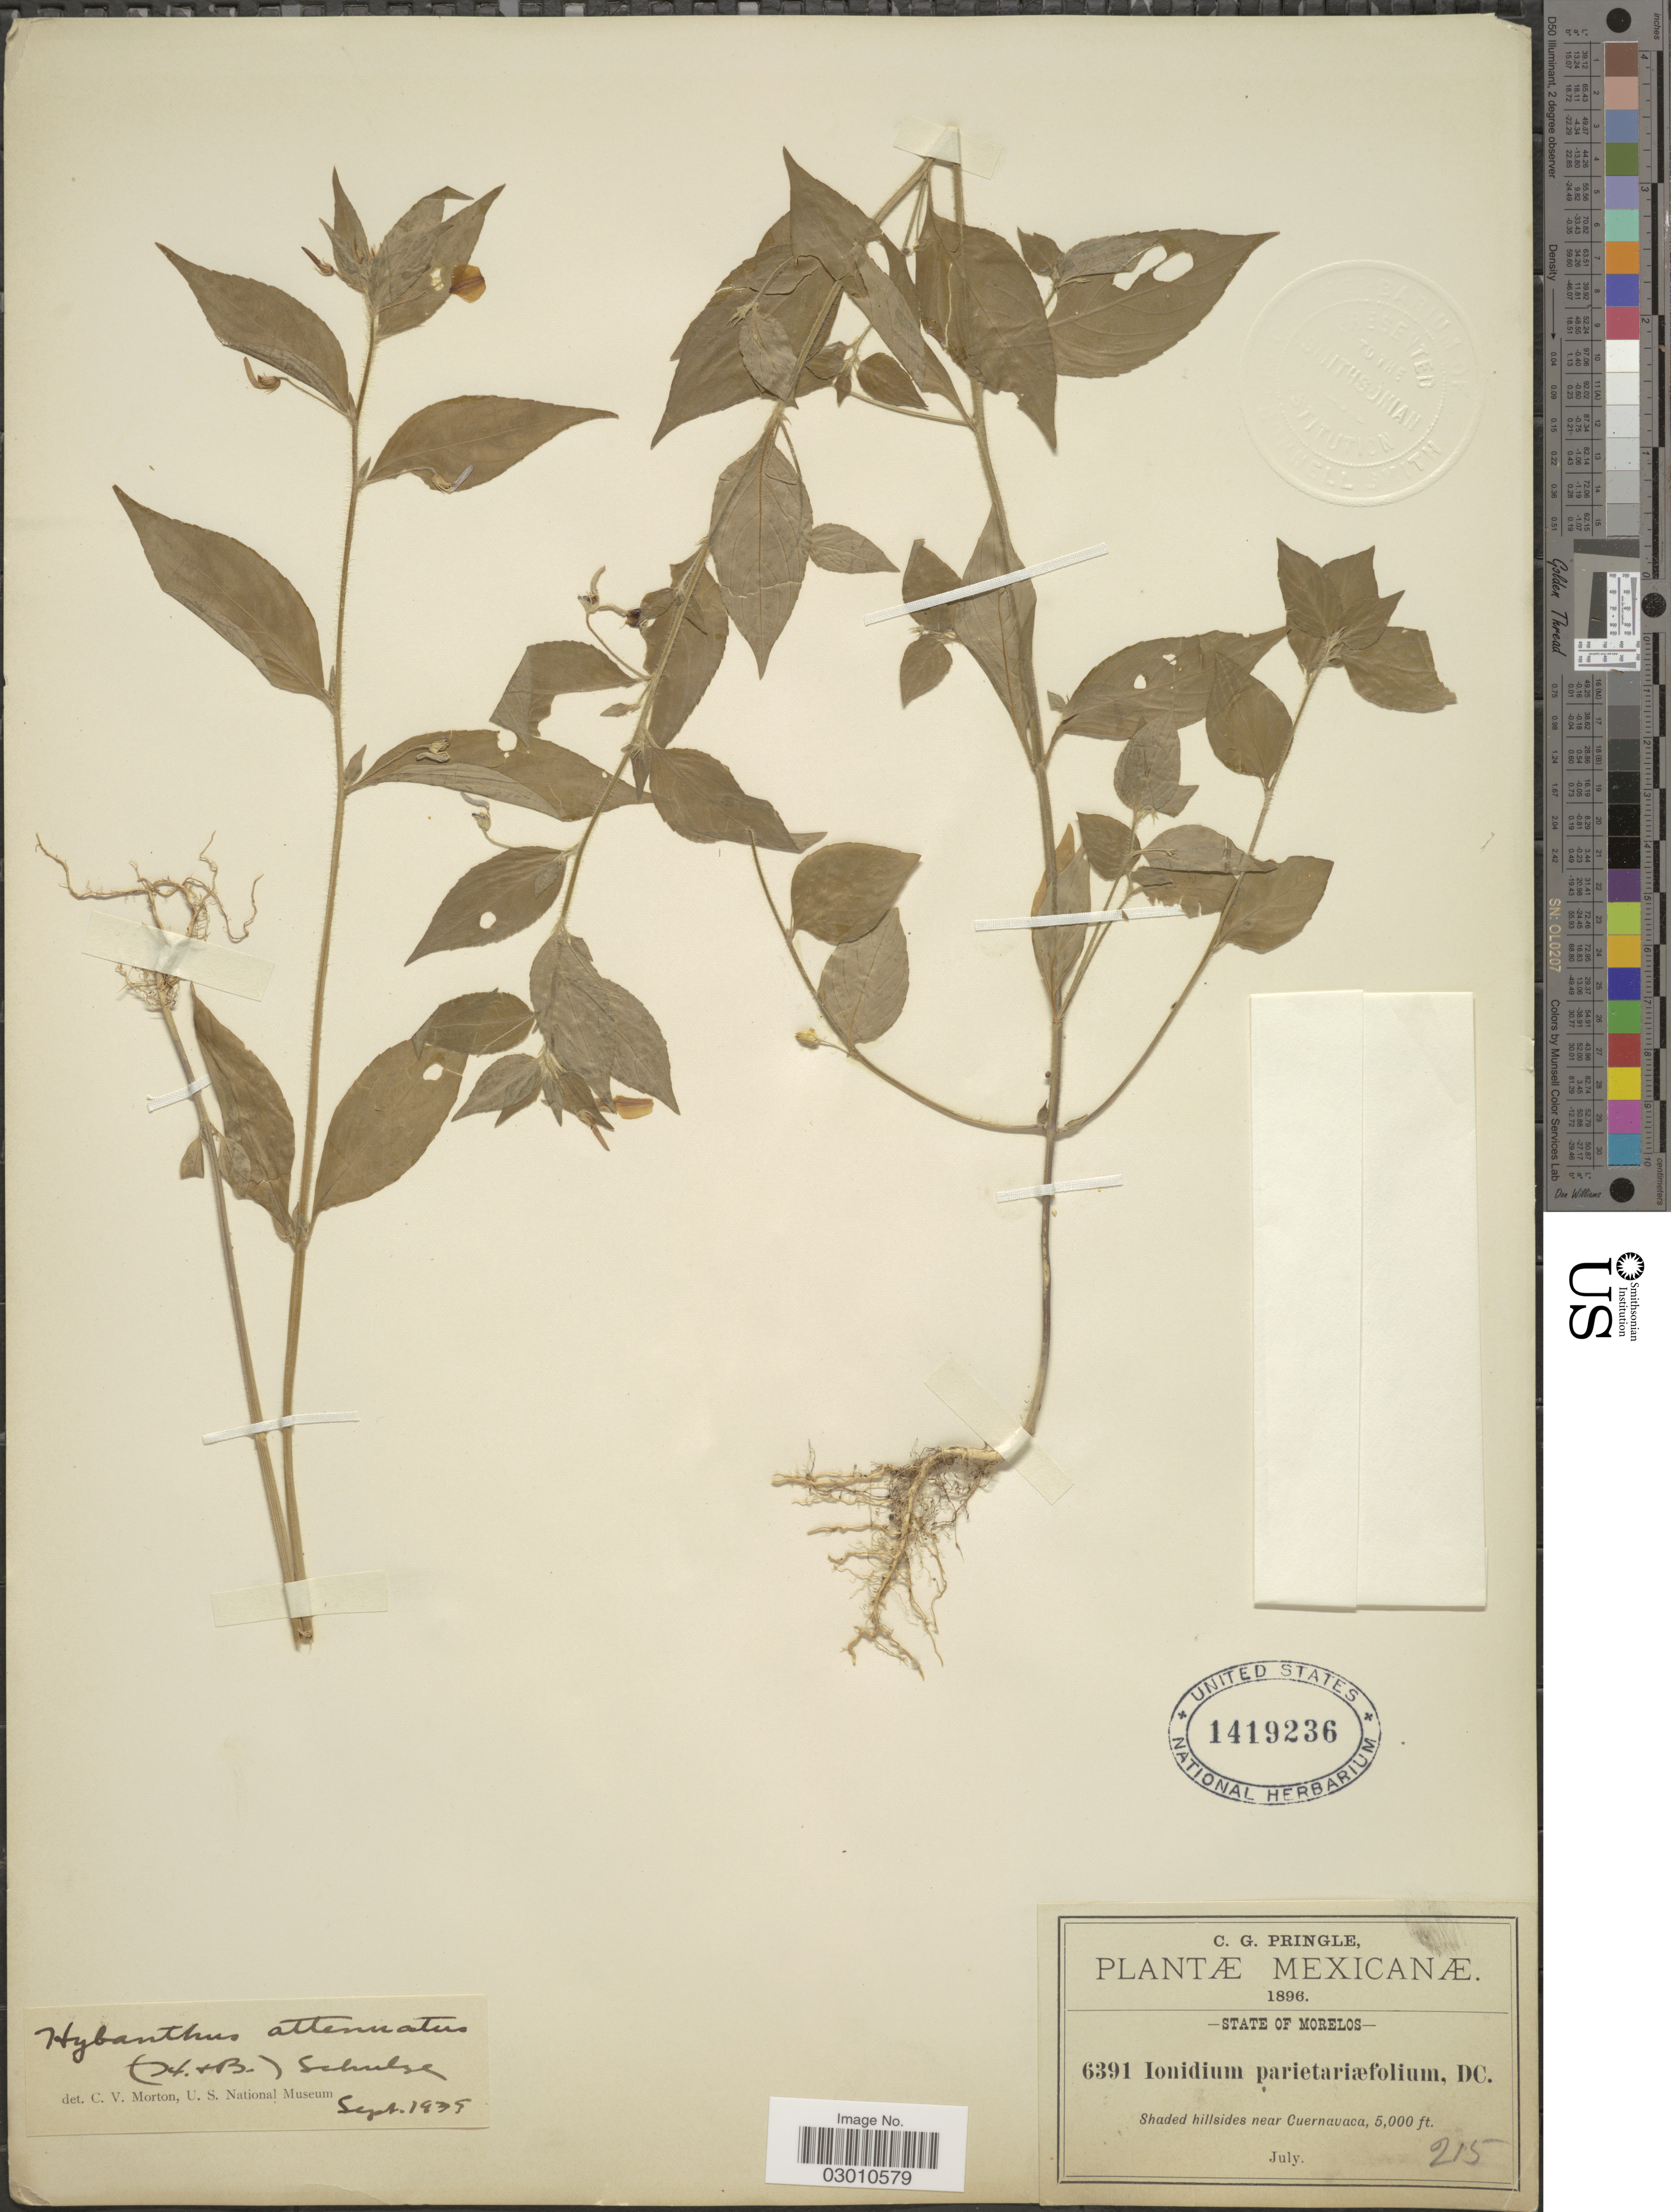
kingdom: Plantae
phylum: Tracheophyta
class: Magnoliopsida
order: Malpighiales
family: Violaceae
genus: Pombalia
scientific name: Pombalia attenuata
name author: (Humb. & Bonpl. ex Willd.) Paula-Souza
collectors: C. G. Pringle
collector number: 6391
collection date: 1896-07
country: Mexico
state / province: Morelos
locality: Shaded hillsides near Cuernavaca.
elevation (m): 1524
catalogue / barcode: US 1419236